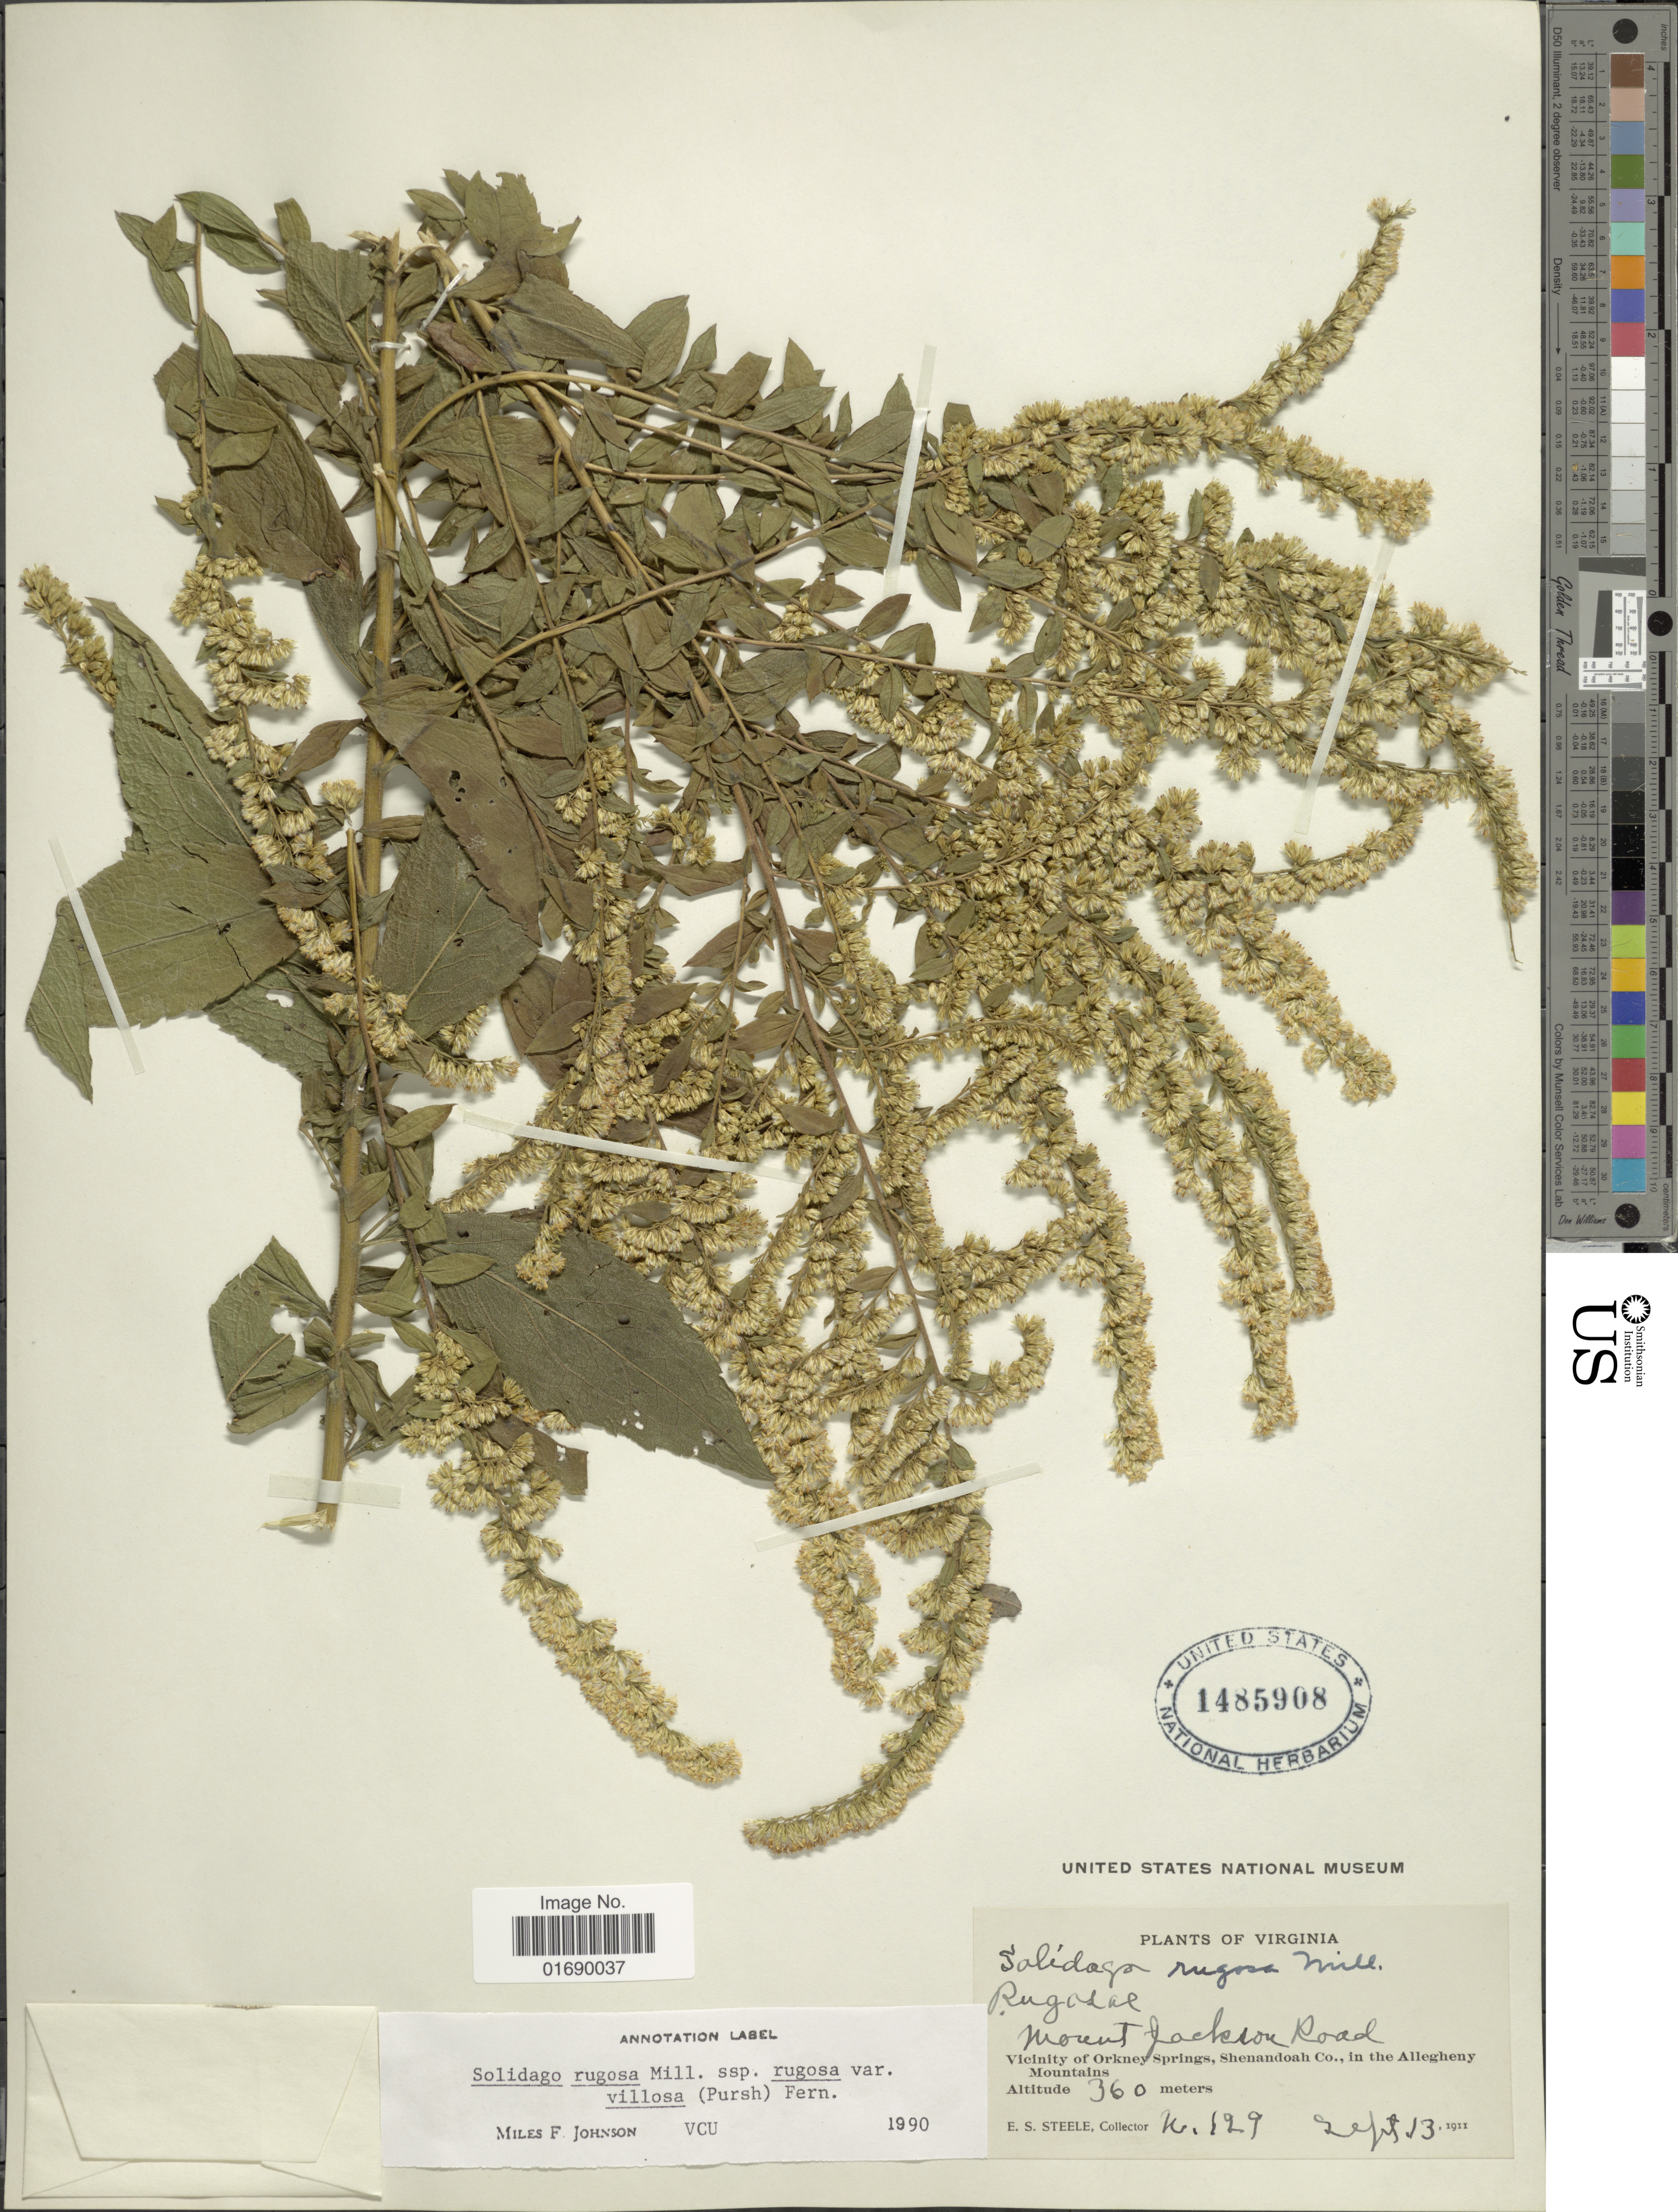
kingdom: Plantae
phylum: Tracheophyta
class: Magnoliopsida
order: Asterales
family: Asteraceae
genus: Solidago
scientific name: Solidago rugosa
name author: Mill.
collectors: E. Steele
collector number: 129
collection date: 1911-09-13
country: United States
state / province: Virginia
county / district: Shenandoah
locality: Rugosal, Mount Jackson Road, Vicinity of Orkney Springs, Shenandoah Co., in the Allegheny Mountains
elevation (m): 360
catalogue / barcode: US 1485908